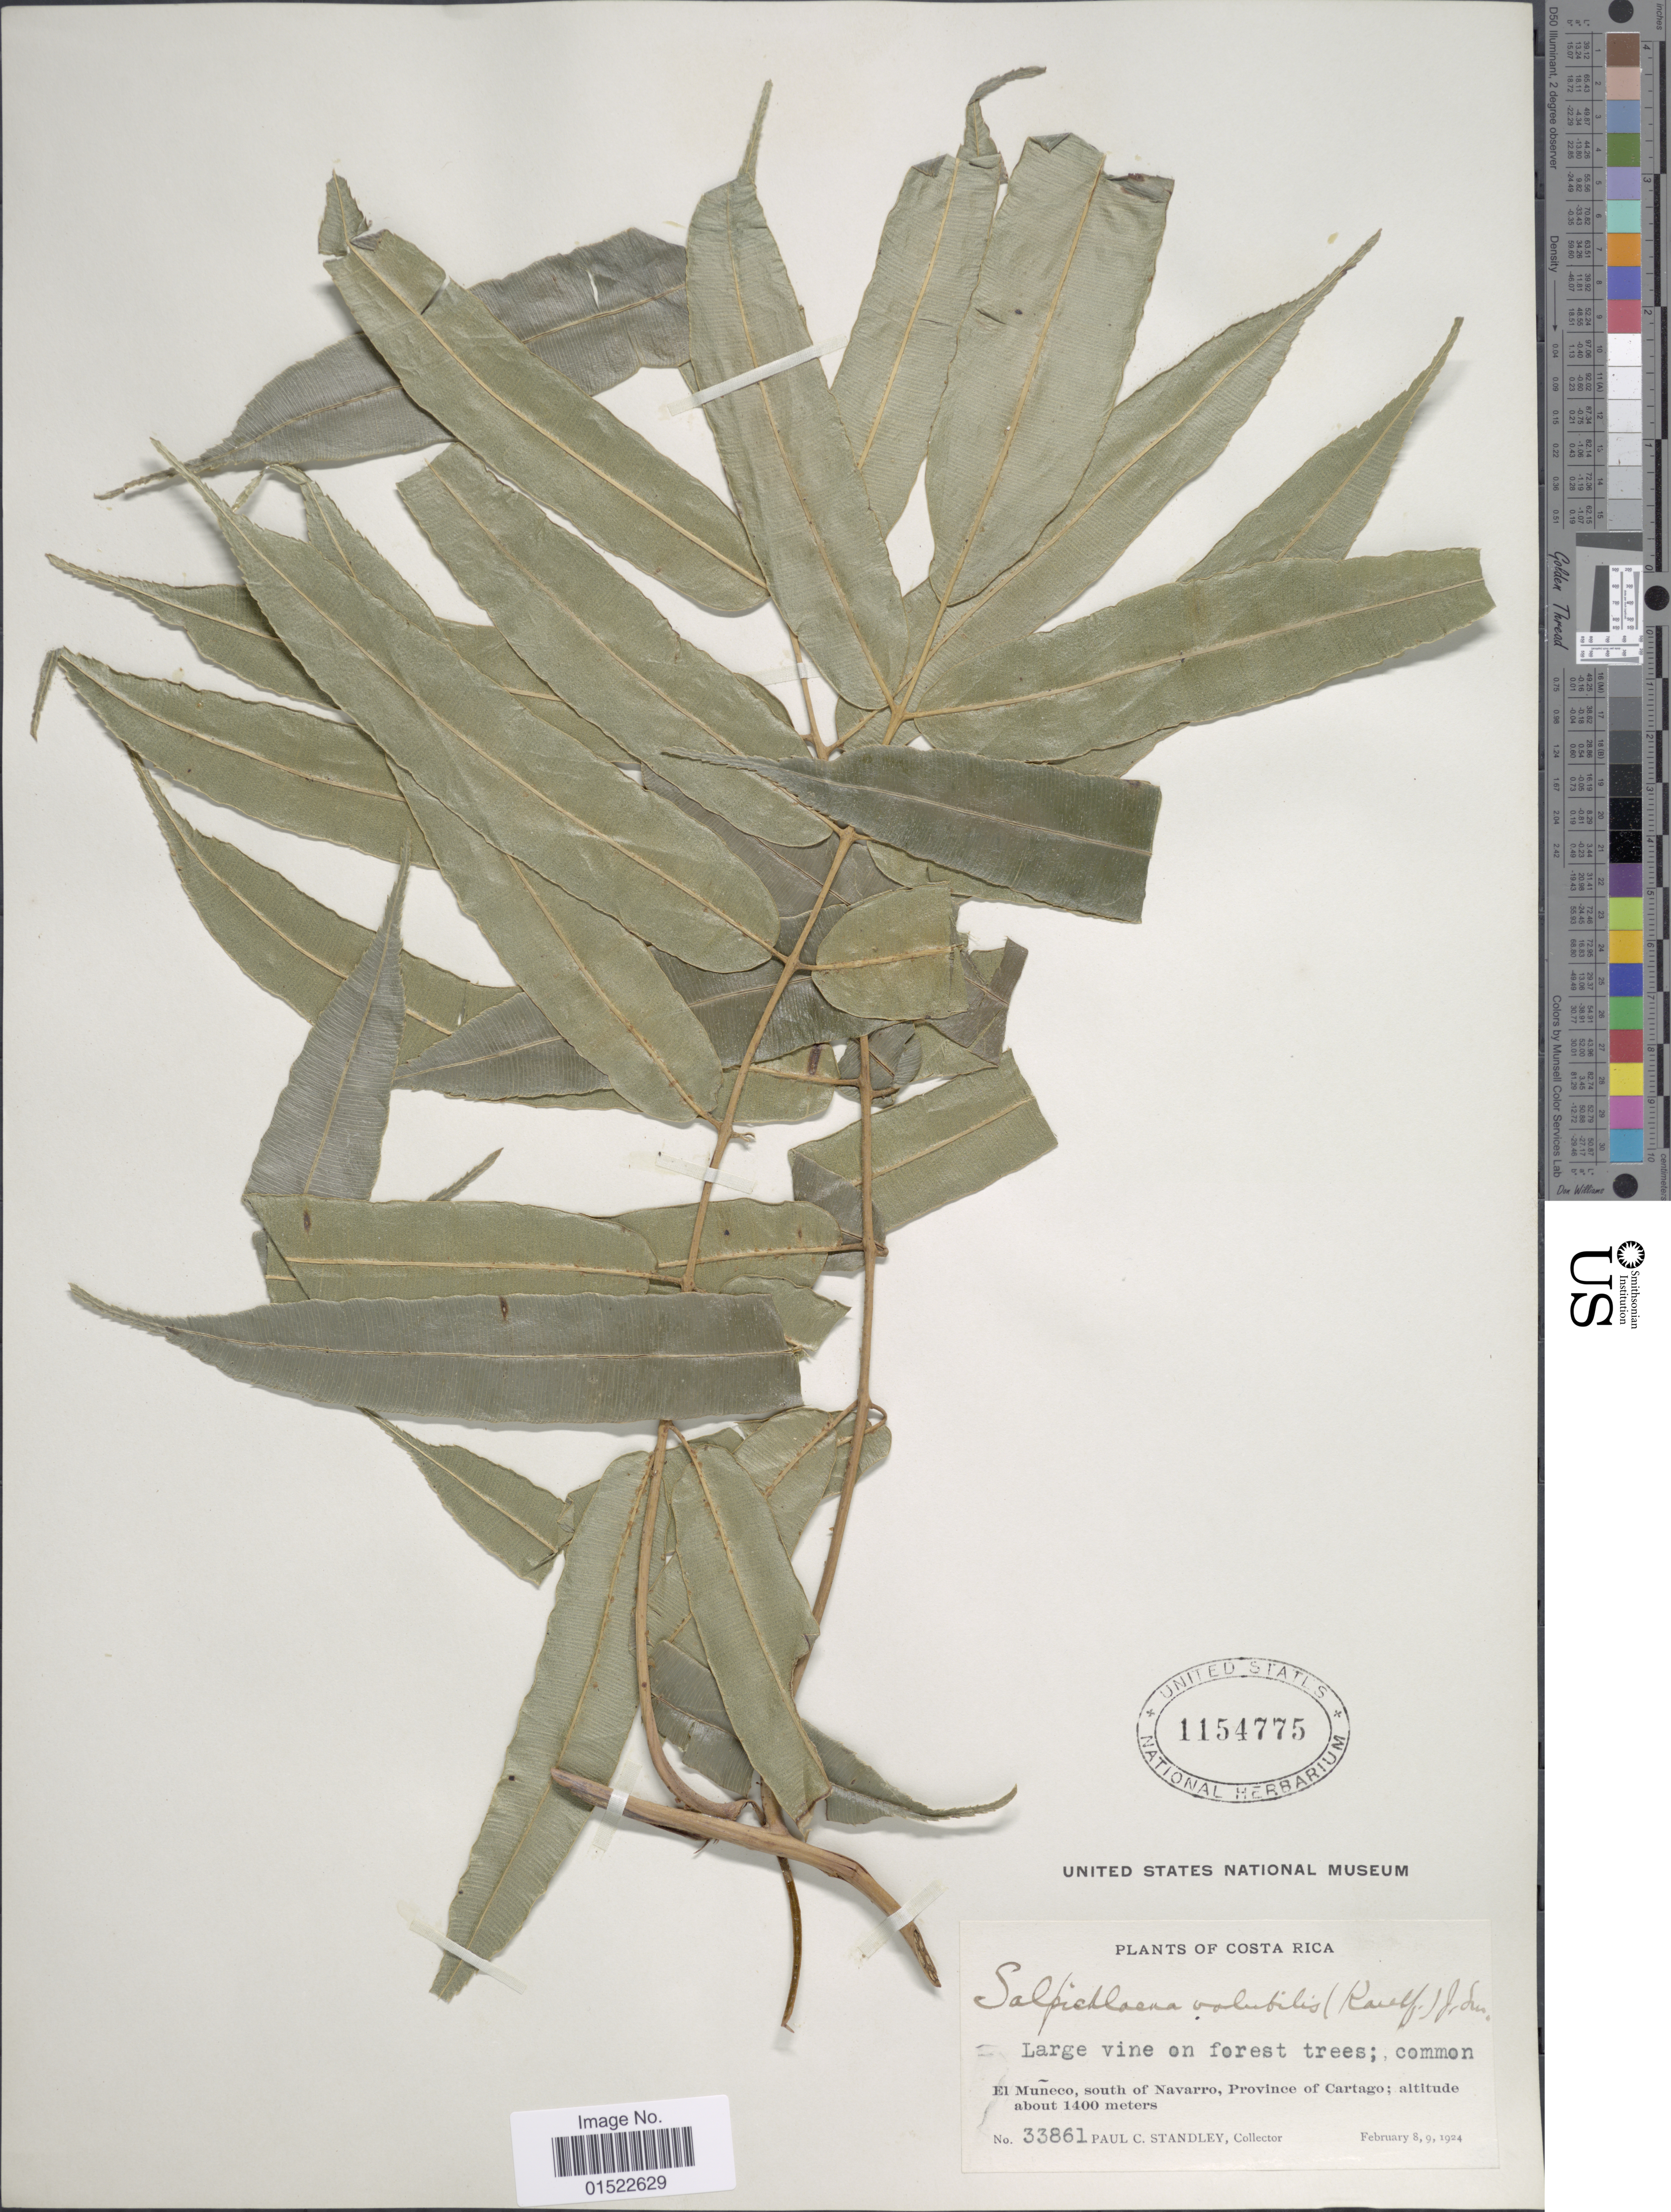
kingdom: Plantae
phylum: Tracheophyta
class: Polypodiopsida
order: Polypodiales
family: Blechnaceae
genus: Salpichlaena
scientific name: Salpichlaena volubilis subsp. volubilis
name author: (Kaulf.) J. Sm.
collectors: P. C. Standley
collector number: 33861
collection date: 1924-02-08/1924-02-09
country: Costa Rica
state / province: Cartago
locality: El Muñeco, south of Navarro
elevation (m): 1400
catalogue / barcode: US 1154775